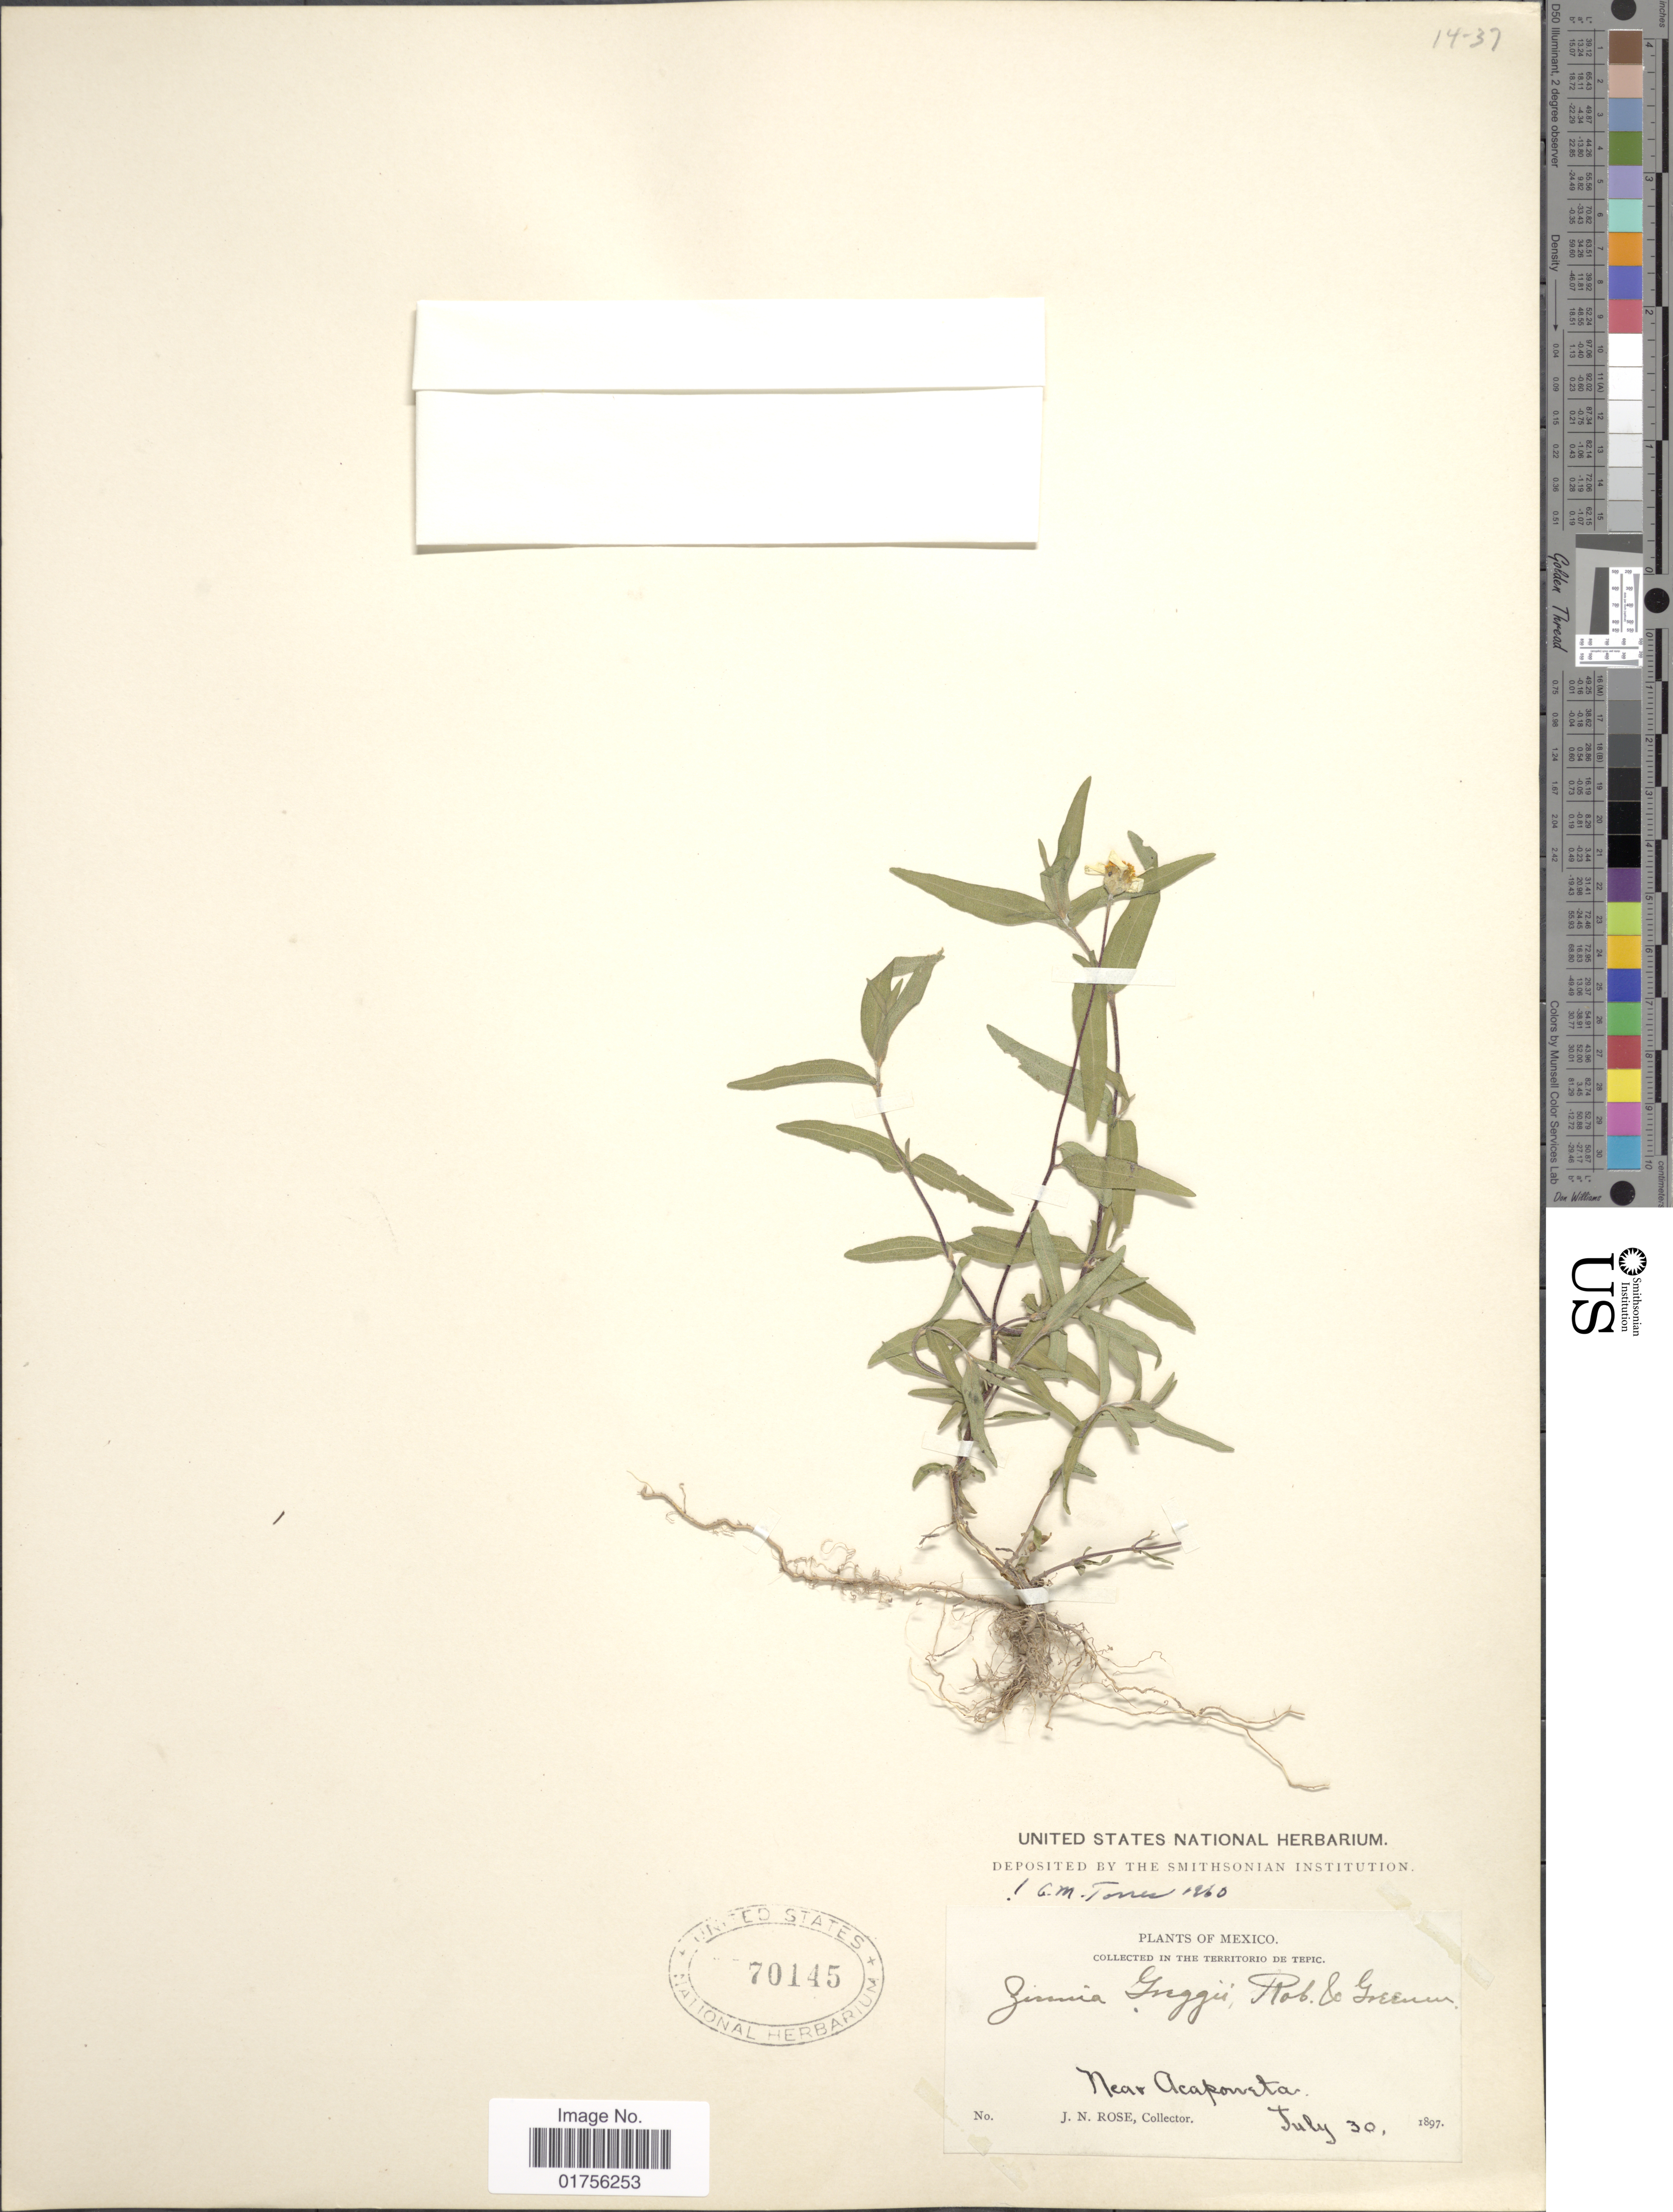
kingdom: Plantae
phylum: Tracheophyta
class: Magnoliopsida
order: Asterales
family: Asteraceae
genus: Zinnia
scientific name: Zinnia greggii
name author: (B.L. Rob.) B.L. Rob.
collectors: J. N. Rose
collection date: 1897-07-30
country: Mexico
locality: In The Territorio De Tepic, Near Acaponeta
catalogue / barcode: US 70145